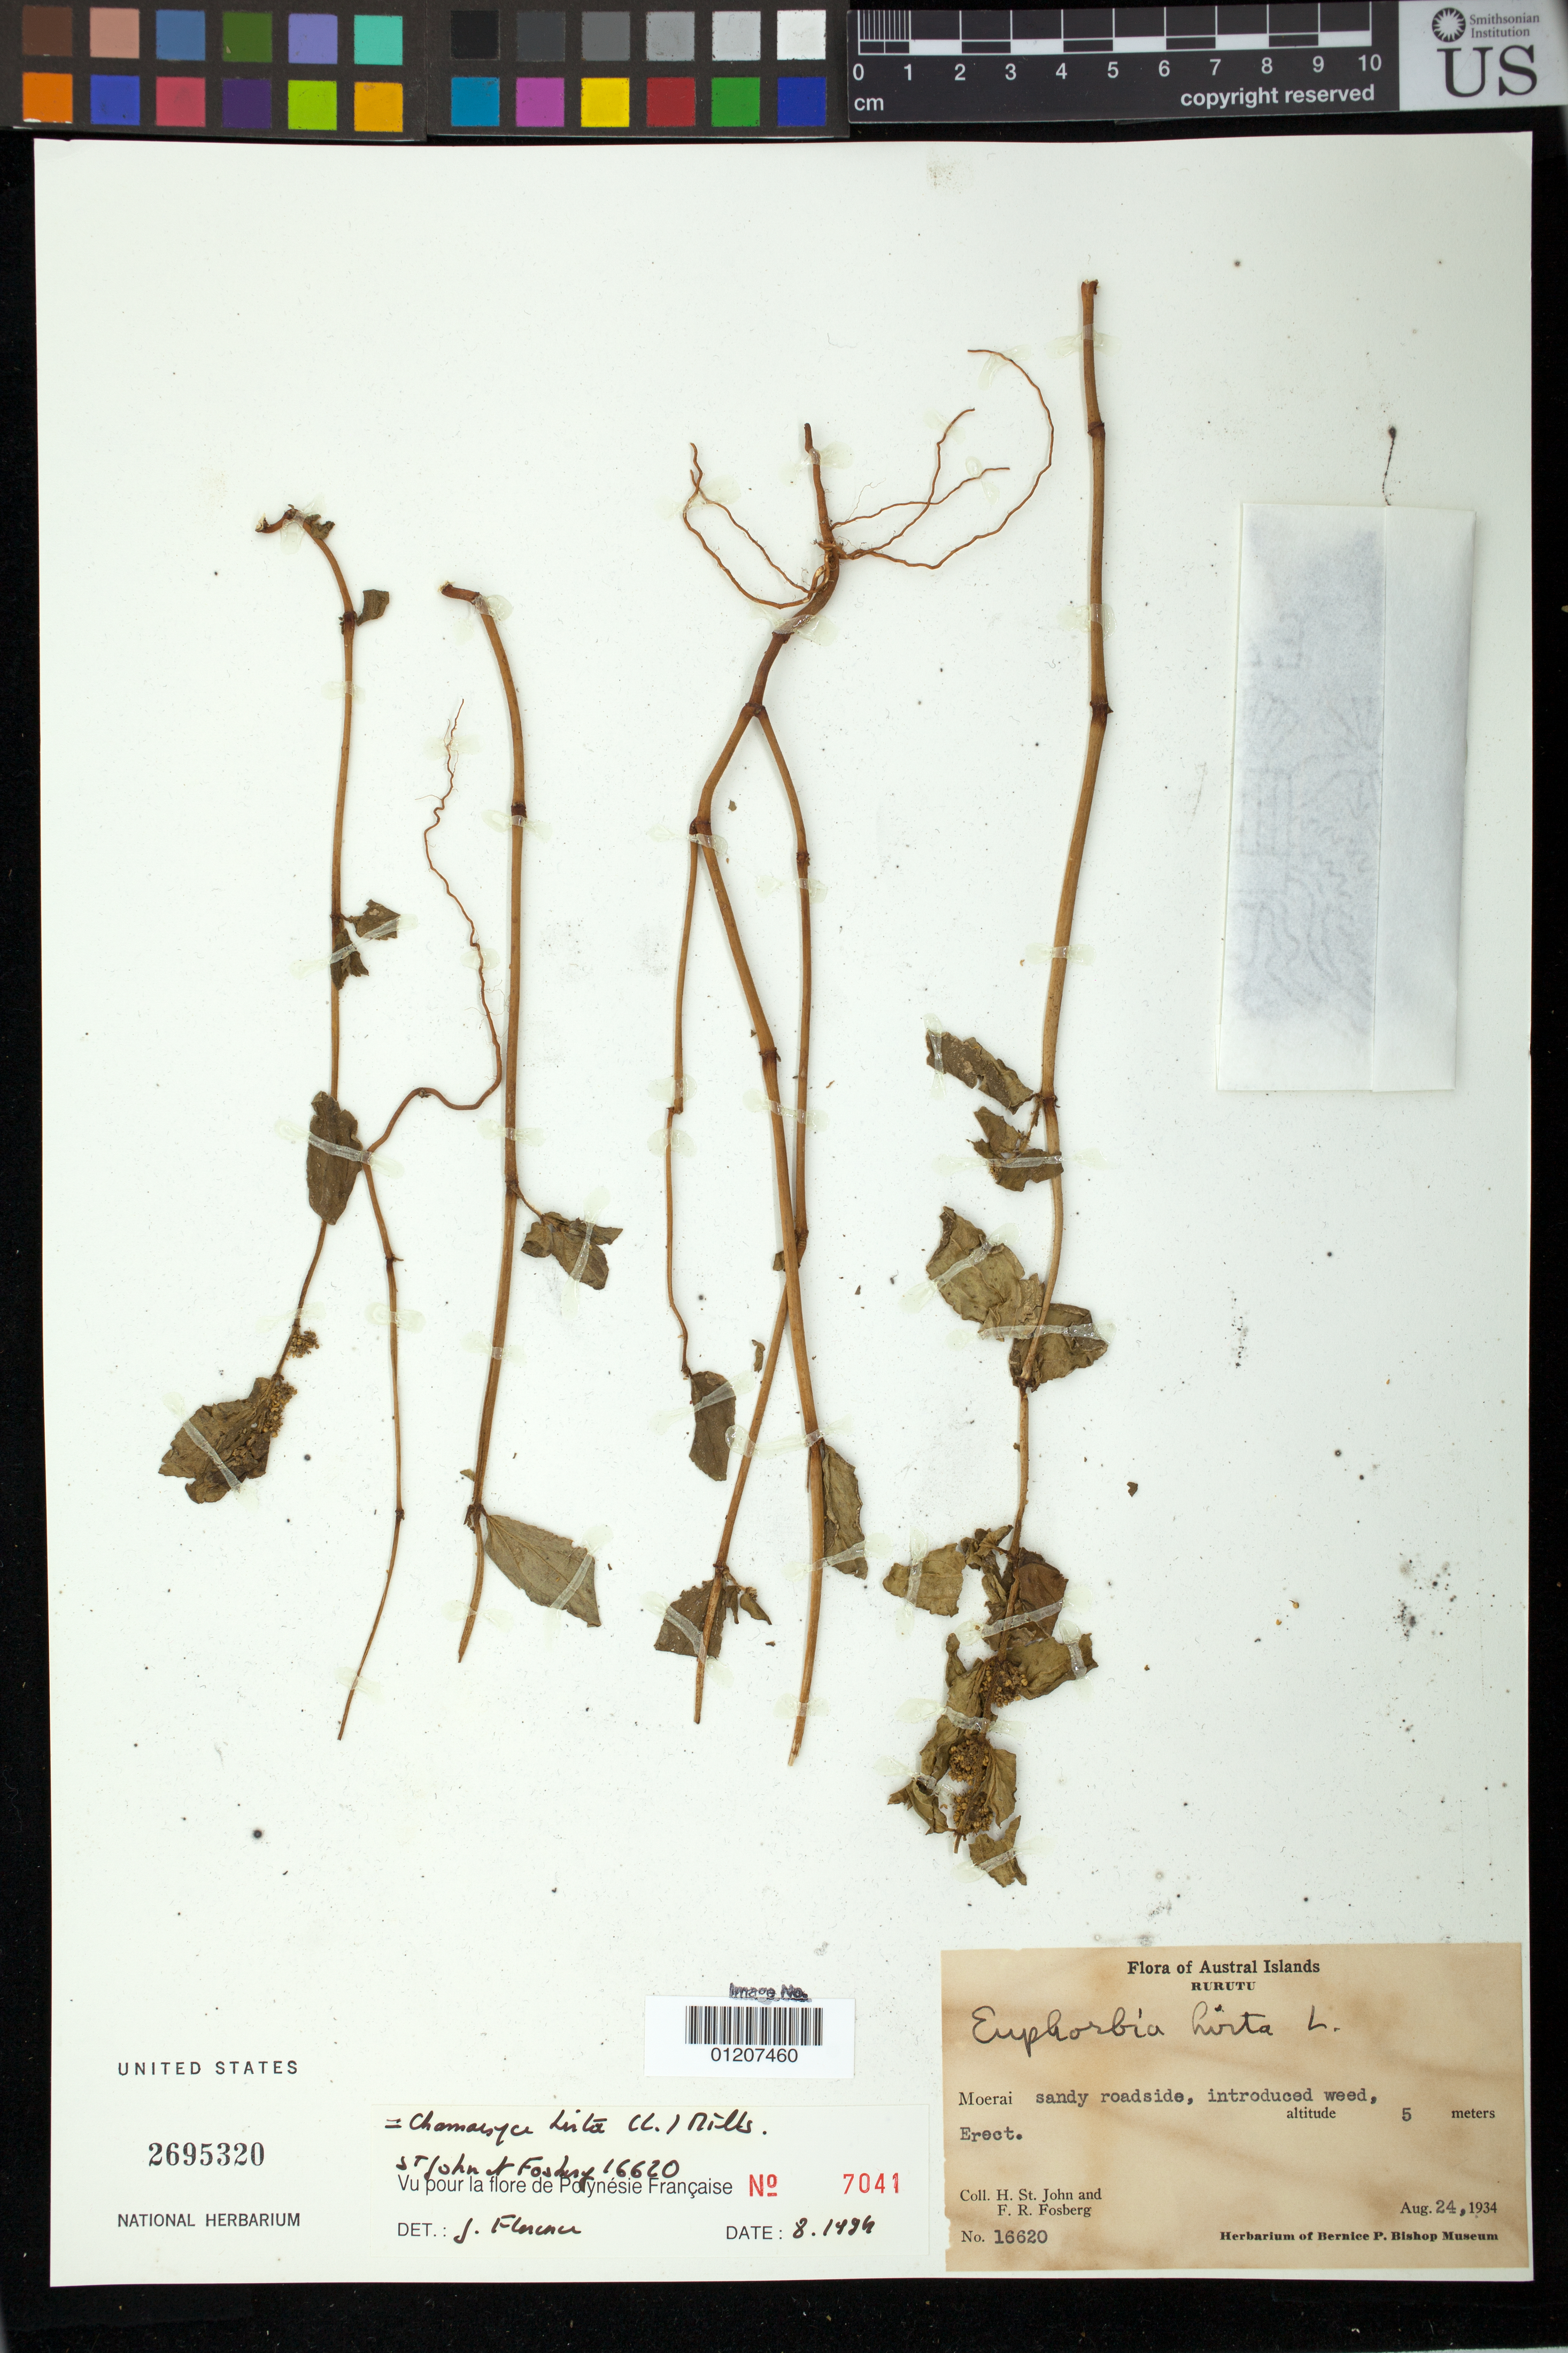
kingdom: Plantae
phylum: Tracheophyta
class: Magnoliopsida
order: Malpighiales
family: Euphorbiaceae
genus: Euphorbia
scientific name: Euphorbia hirta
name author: L.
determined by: Florence, J.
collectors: H. St. John & F. R. Fosberg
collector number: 16620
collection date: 1934-08-24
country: French Polynesia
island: Rurutu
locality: Moerai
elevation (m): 5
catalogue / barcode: US 2695320